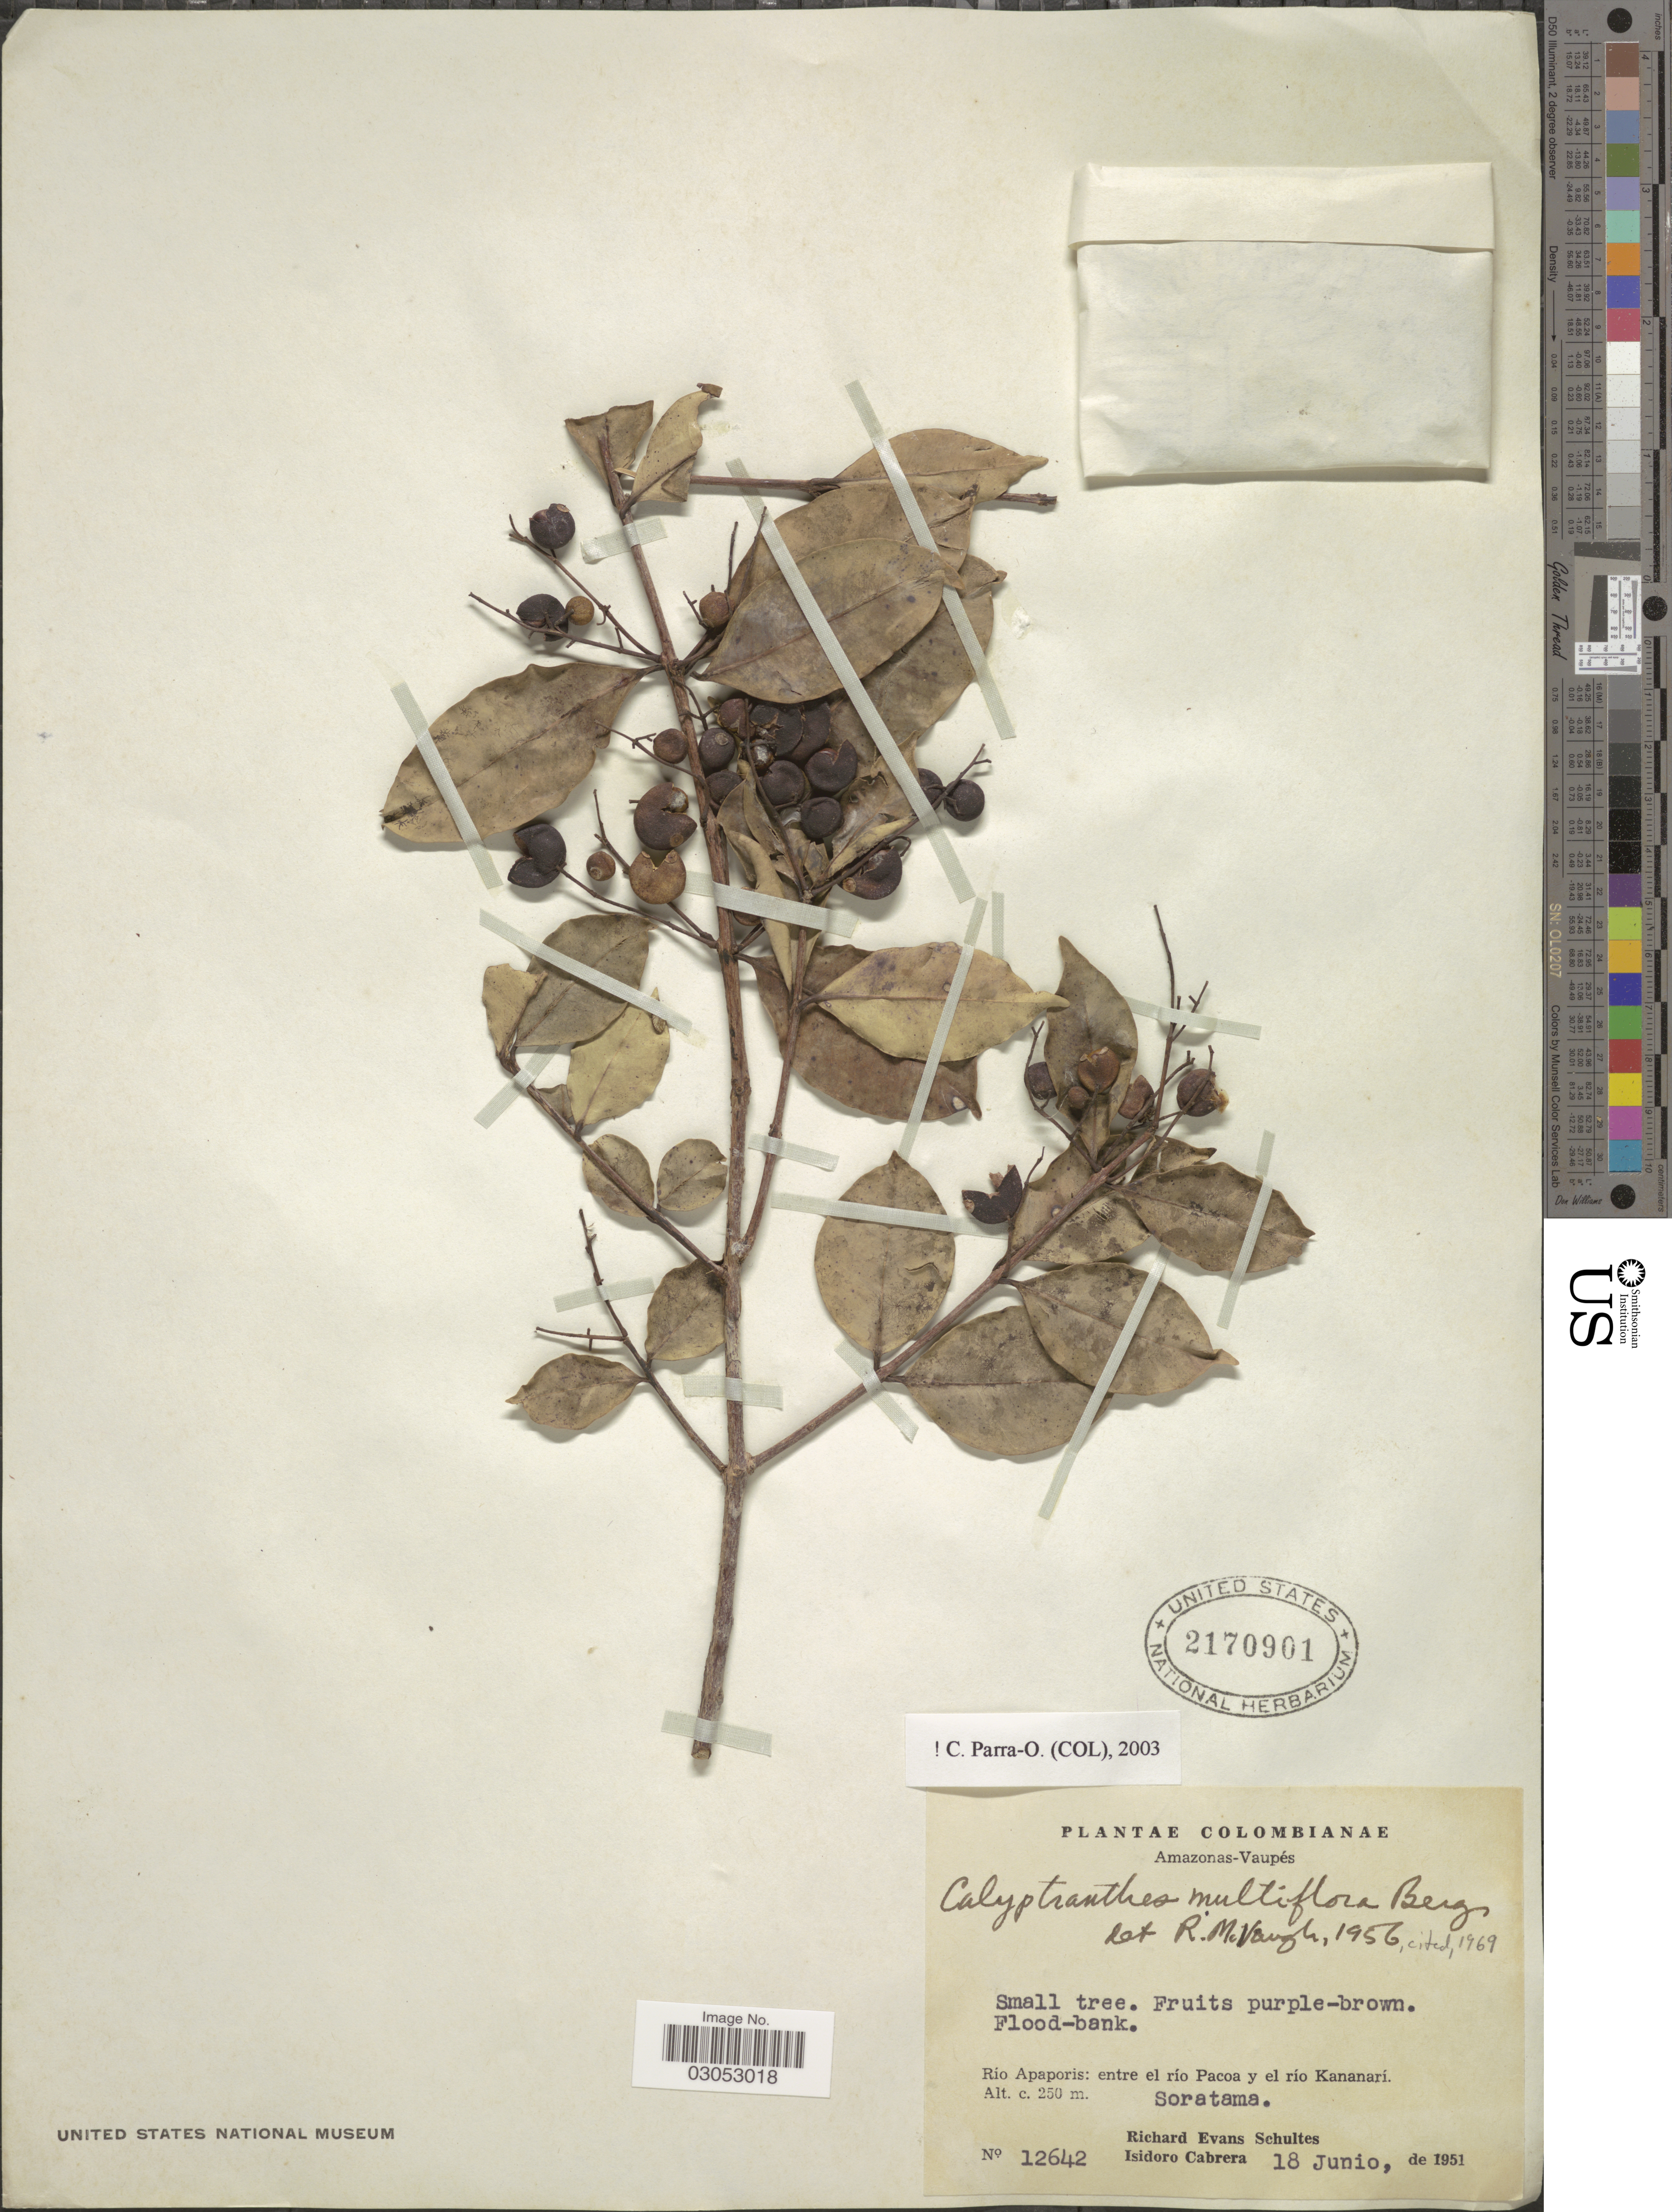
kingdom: Plantae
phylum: Tracheophyta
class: Magnoliopsida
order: Myrtales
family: Myrtaceae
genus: Myrcia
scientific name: Myrcia florifera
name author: (McVaugh) Gaem & E. Lucas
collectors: R. E. Schultes & I. Cabrera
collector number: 12642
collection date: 1951-06-18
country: Colombia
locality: Amazonas-Vaupés, Rio Apaporis: entre el río Pacoa y el río Kananarí, Soratama.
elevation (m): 250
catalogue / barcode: US 2170901